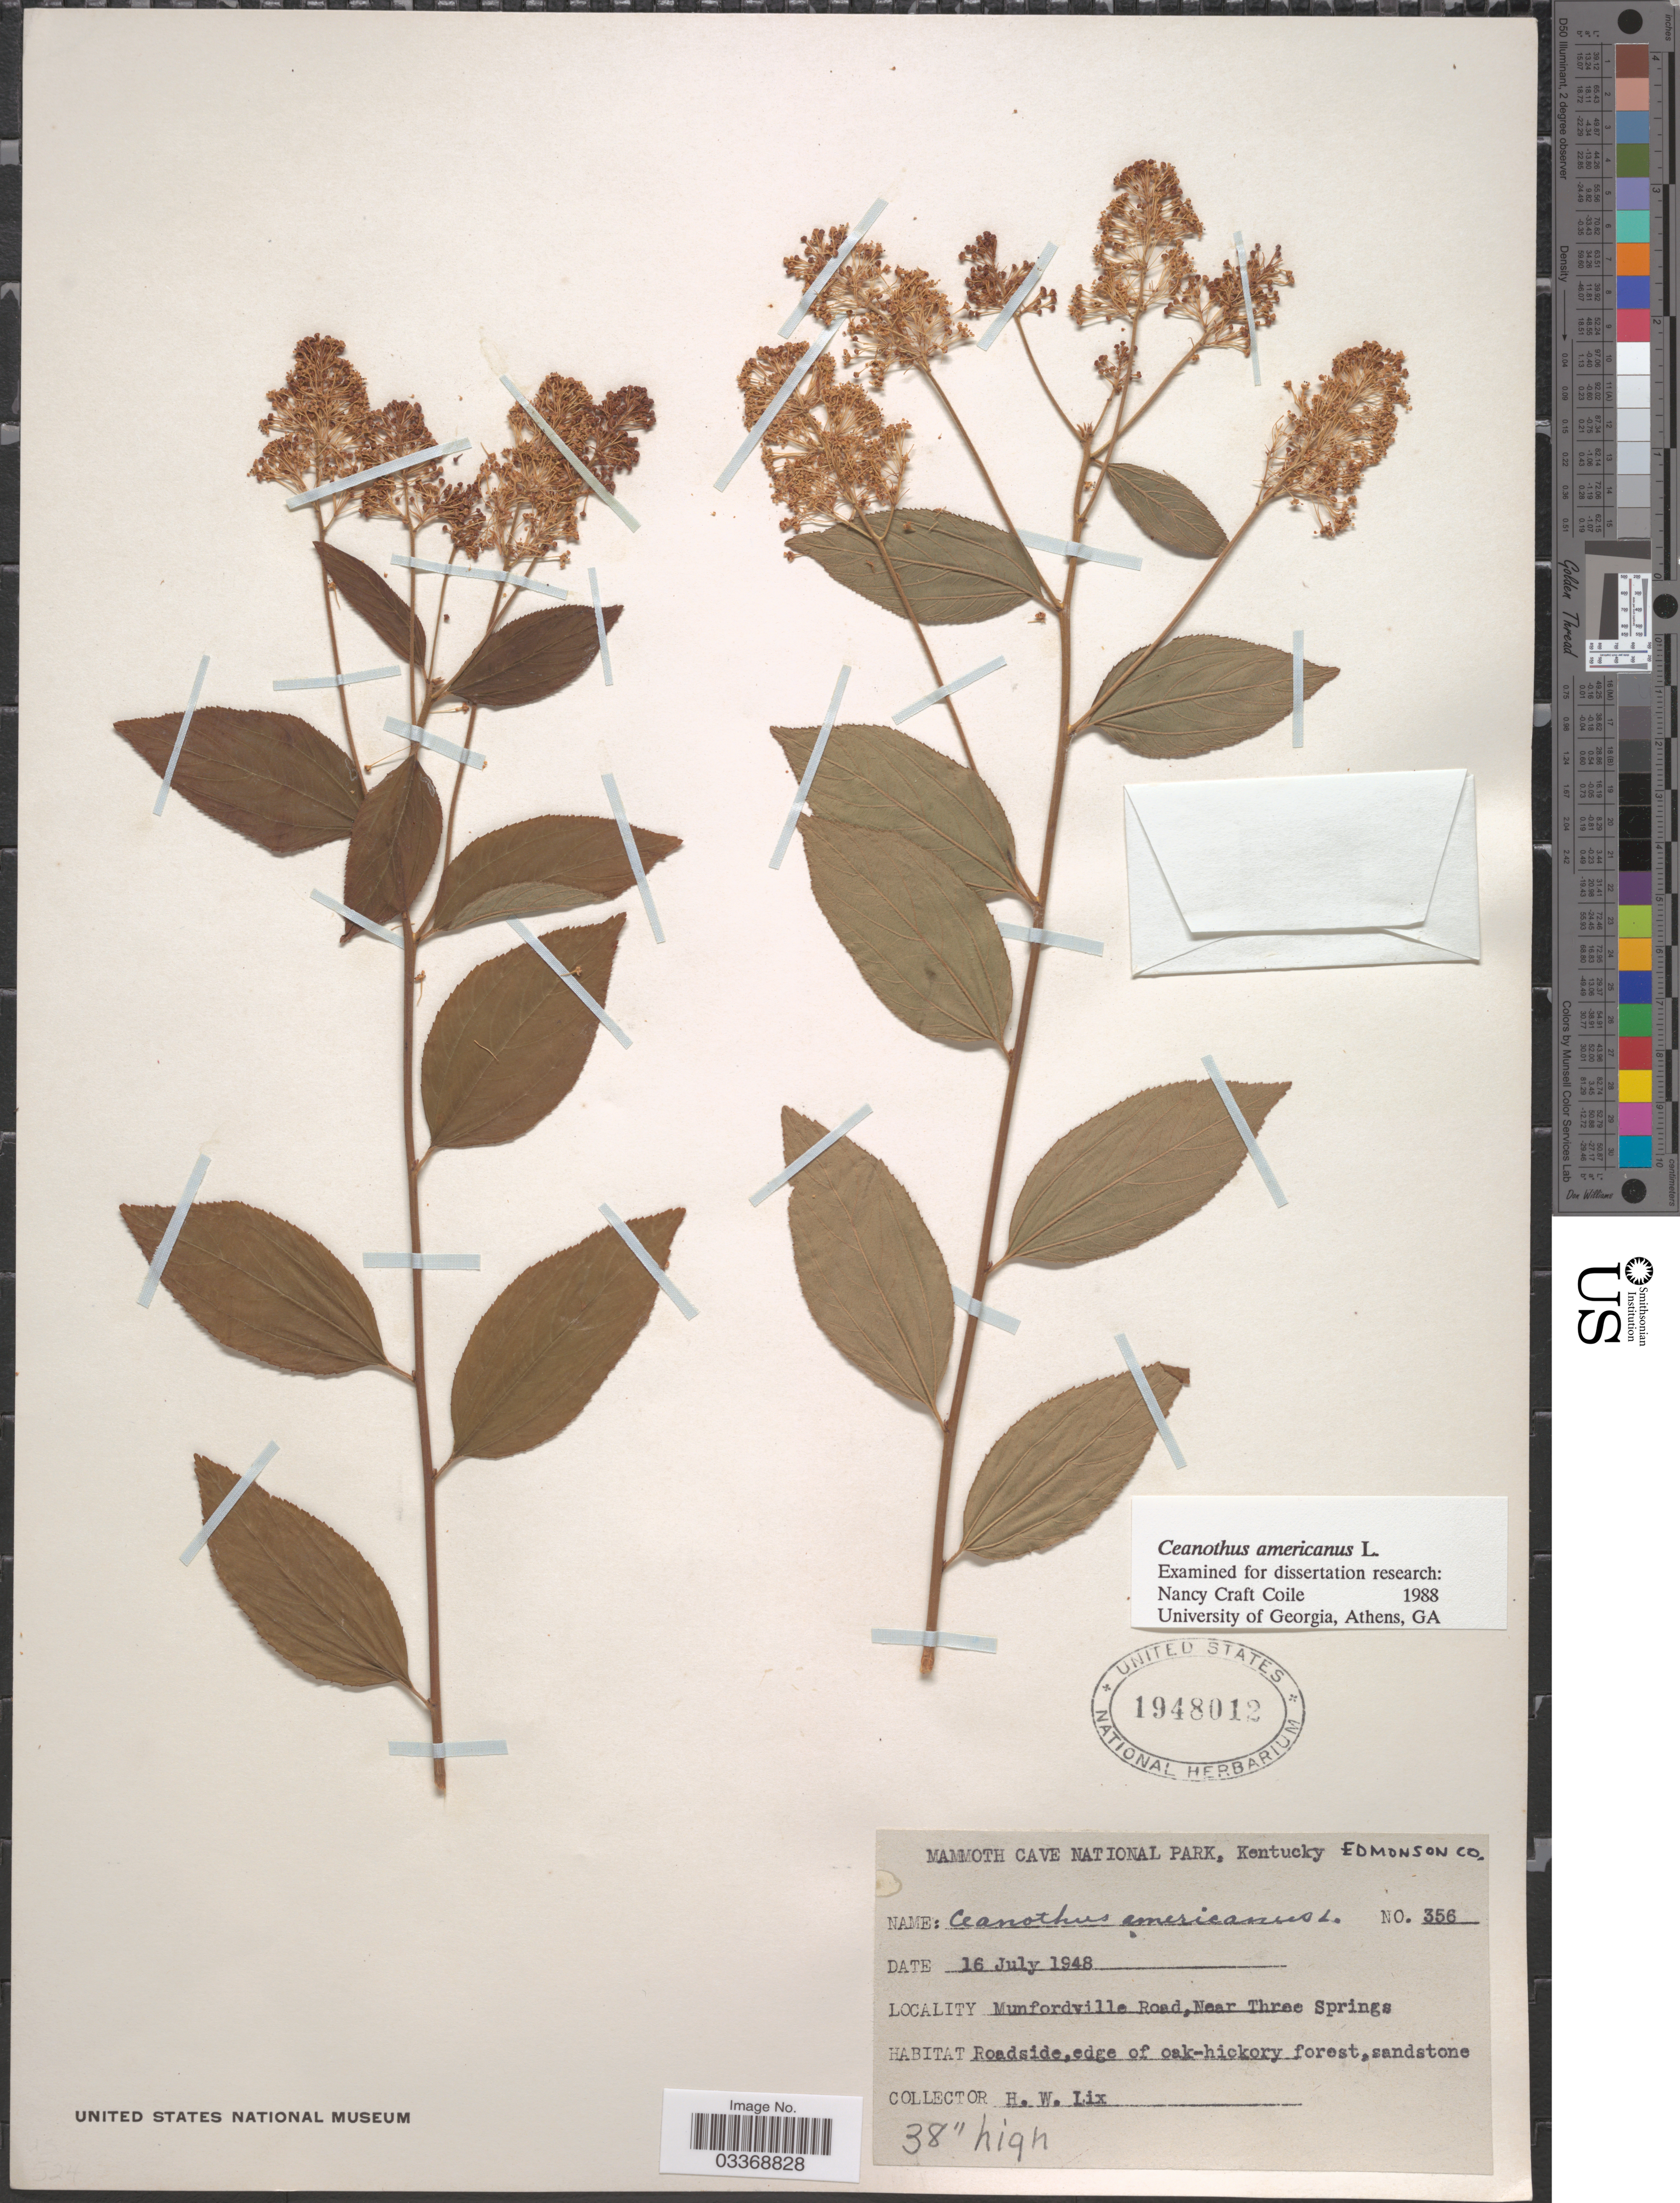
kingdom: Plantae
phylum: Tracheophyta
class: Magnoliopsida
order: Rosales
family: Rhamnaceae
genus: Ceanothus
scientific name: Ceanothus americanus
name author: L.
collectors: H. W. Lix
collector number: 356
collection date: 1948-07-16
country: United States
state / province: Kentucky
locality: Mammoth Cave National Park, Edmonson Co. Munfordville Road, Near Three Springs.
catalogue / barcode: US 1948012